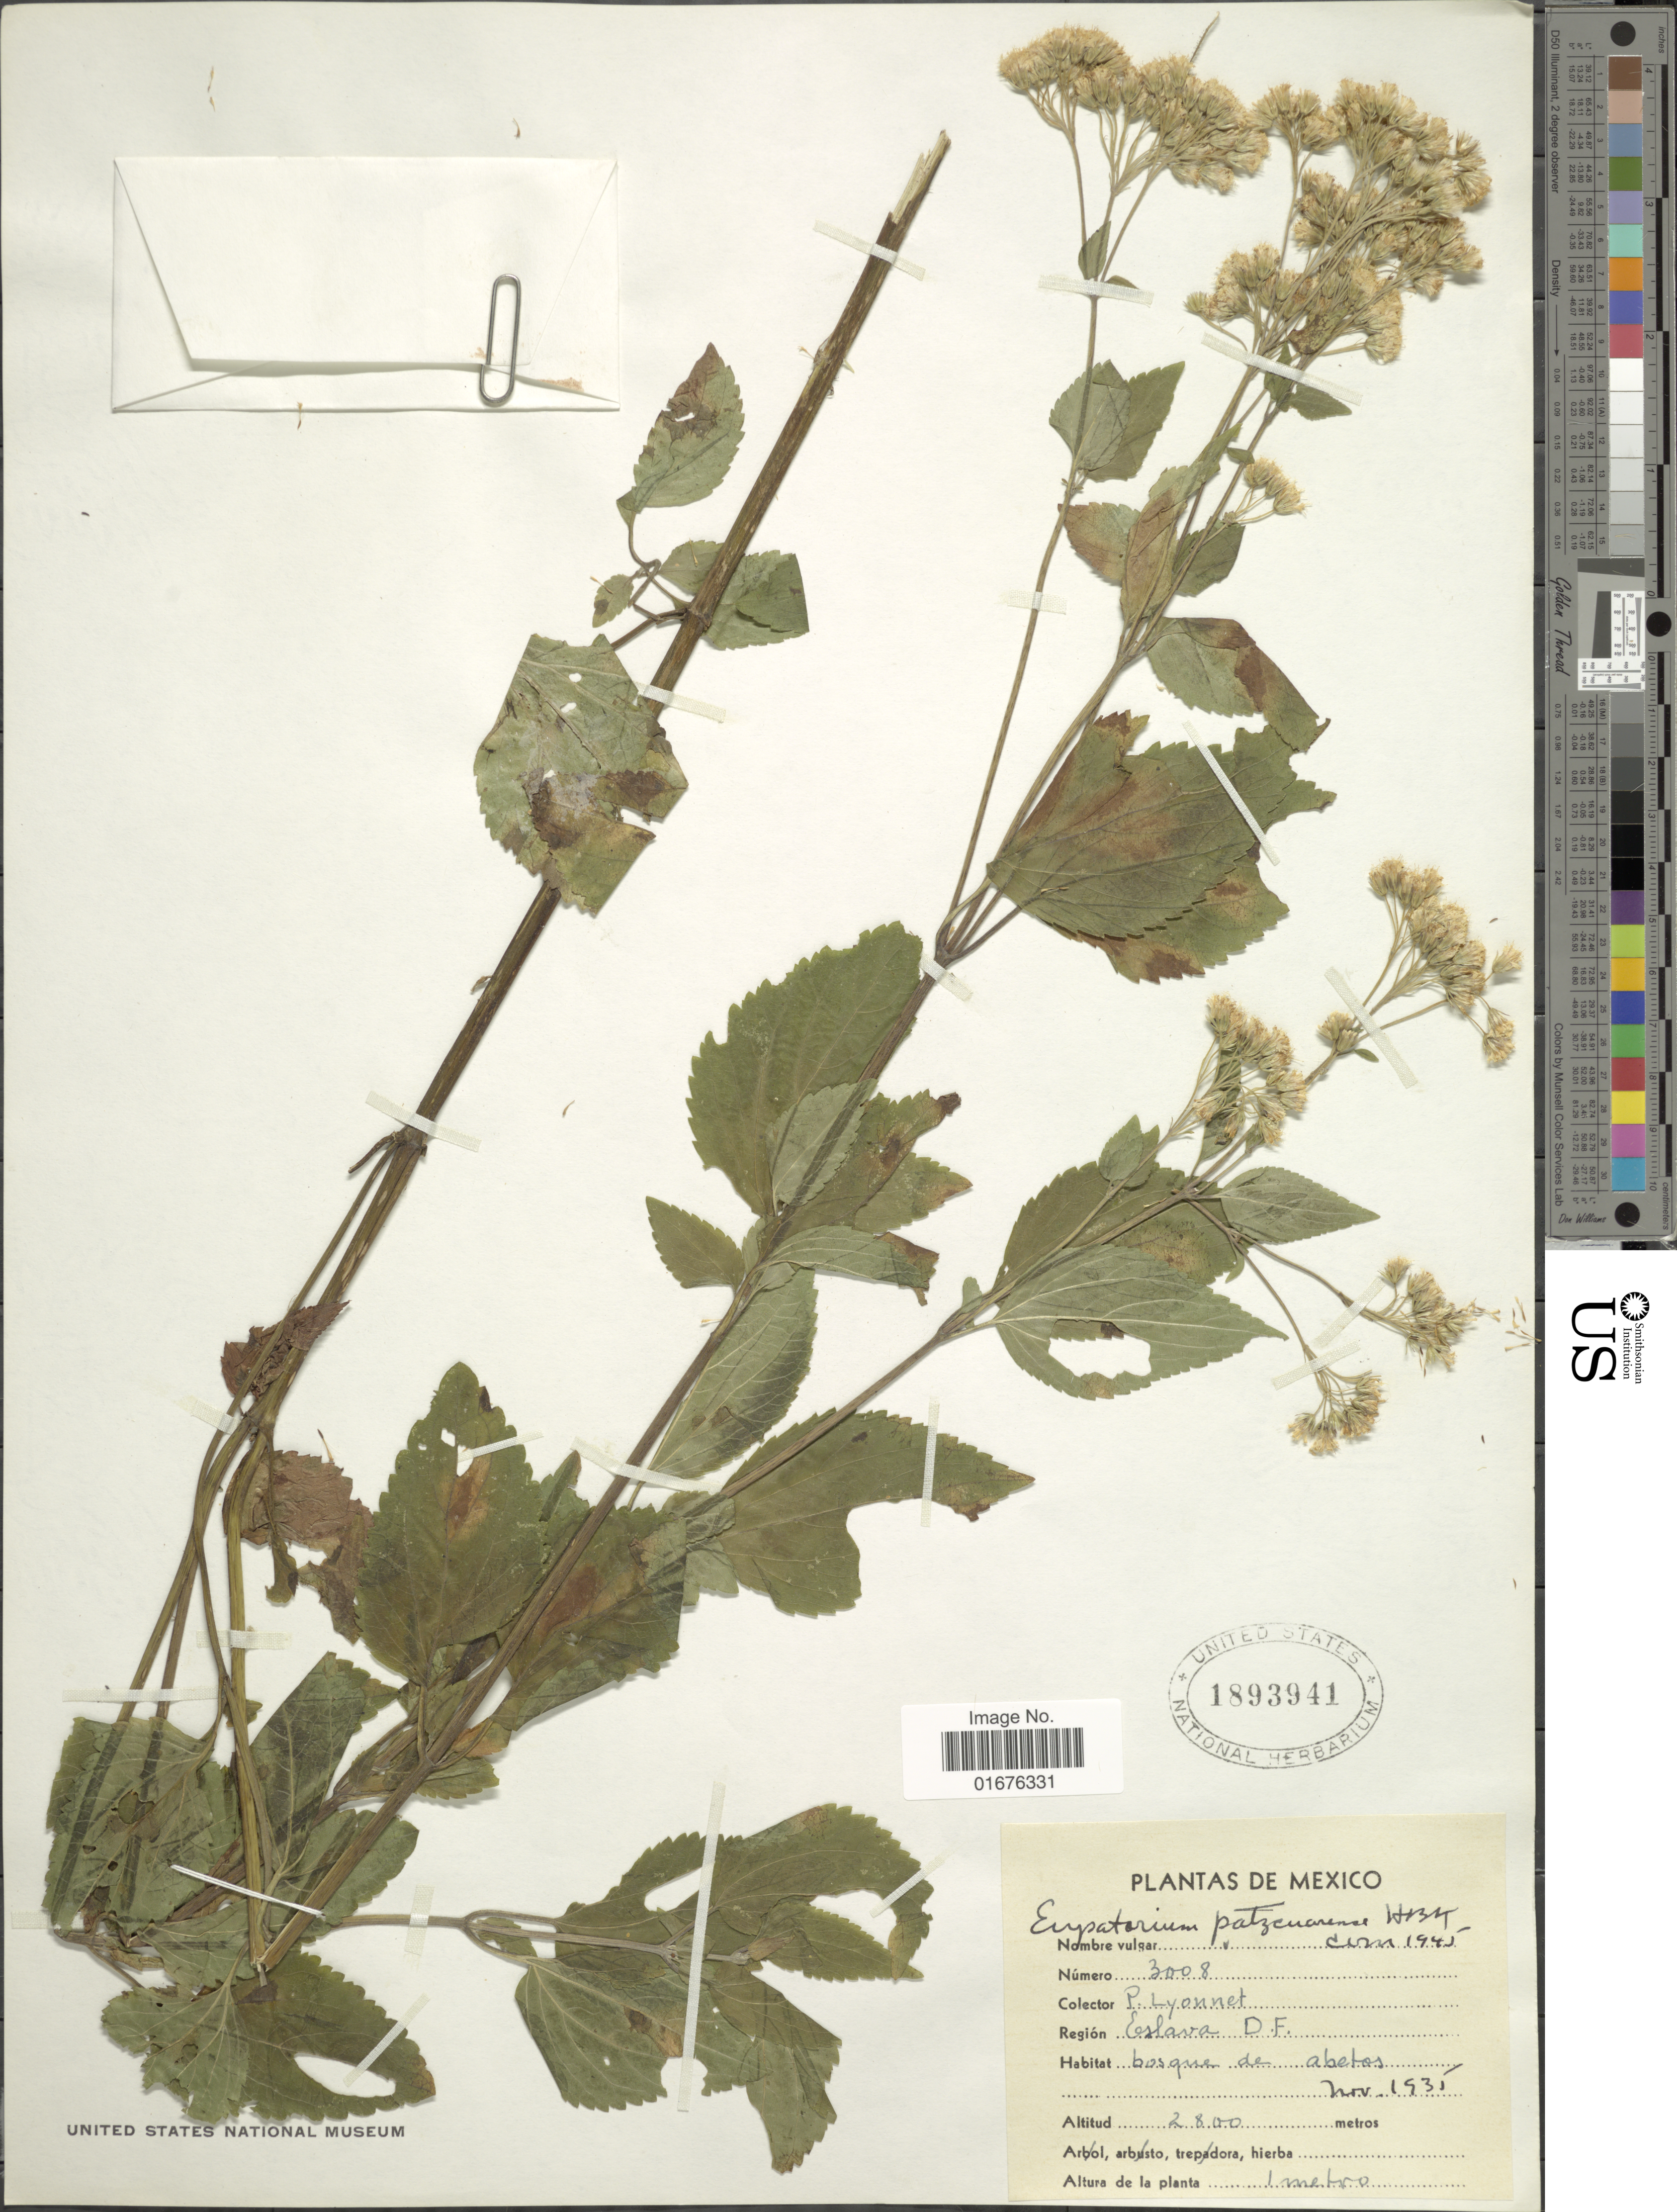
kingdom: Plantae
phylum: Tracheophyta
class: Magnoliopsida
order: Asterales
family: Asteraceae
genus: Ageratina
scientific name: Ageratina pazcuarensis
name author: (Kunth) R.M. King & H. Rob.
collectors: P. Lyonnet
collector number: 3008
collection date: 1935-11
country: Mexico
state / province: Distrito Federal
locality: Eslava, bosque de abetos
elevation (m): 2800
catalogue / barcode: US 18393941